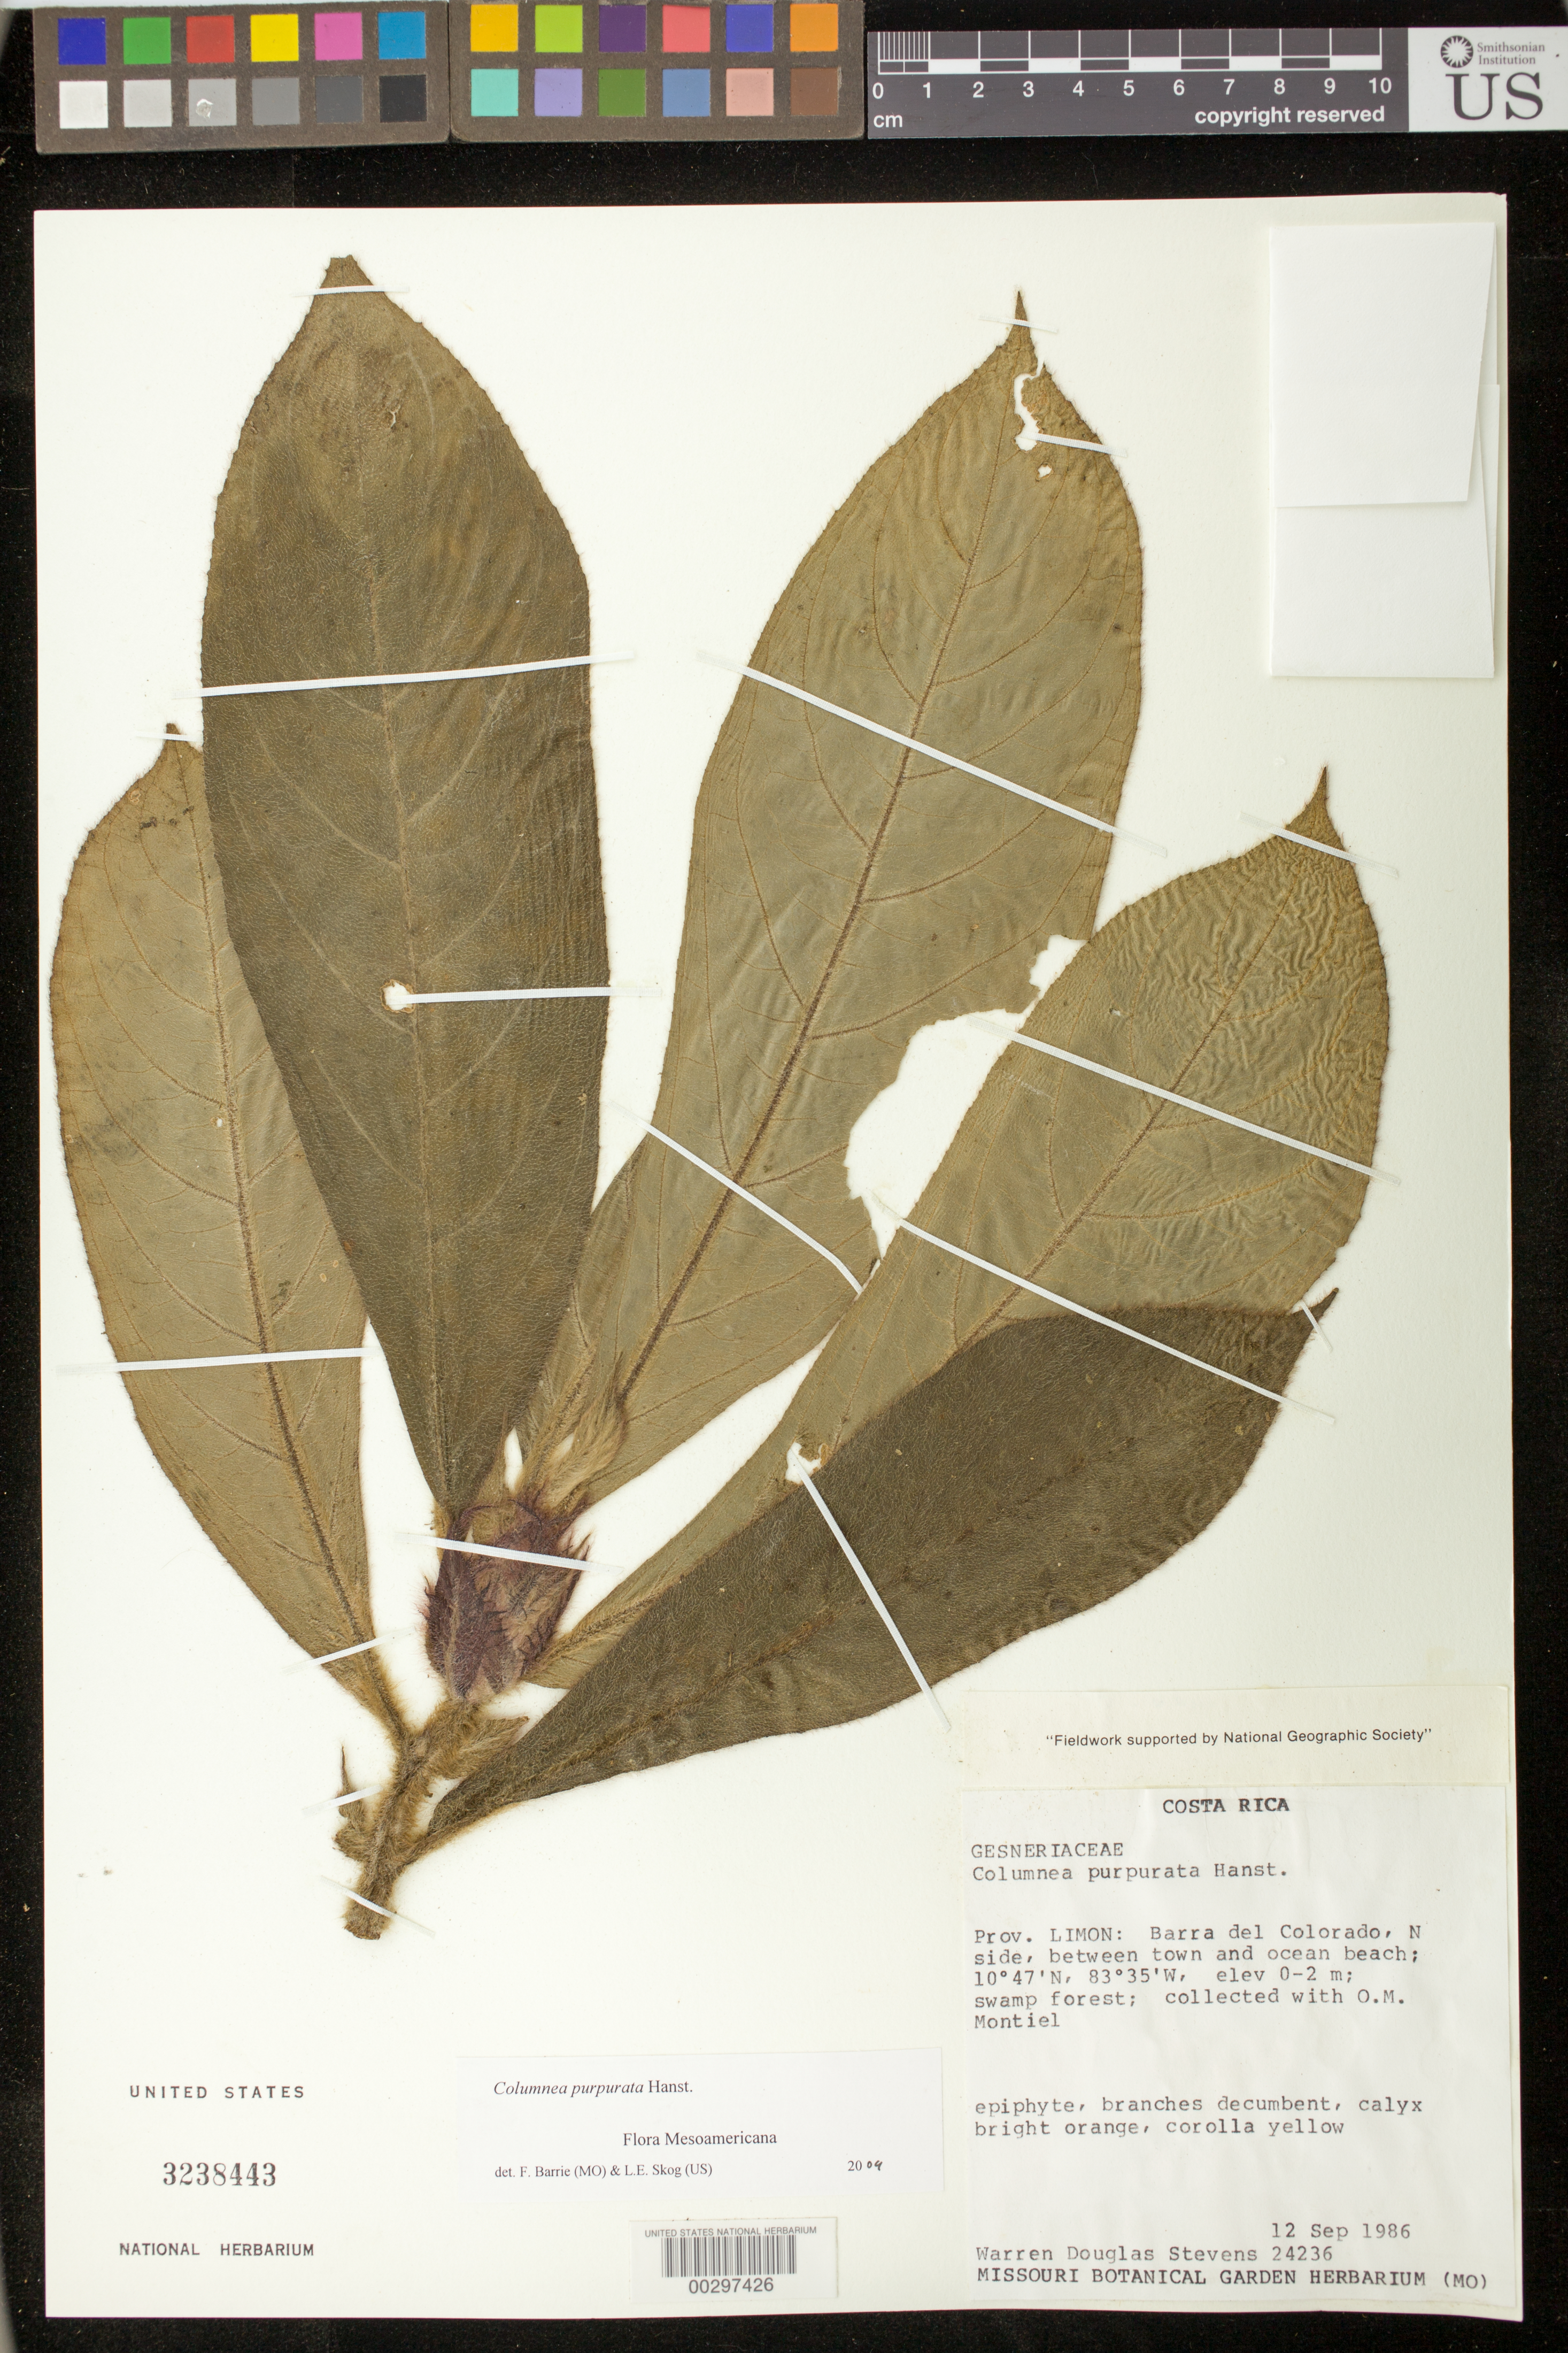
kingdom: Plantae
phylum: Tracheophyta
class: Magnoliopsida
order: Lamiales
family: Gesneriaceae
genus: Columnea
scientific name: Columnea purpurata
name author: Hanst.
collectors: W. D. Stevens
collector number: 24236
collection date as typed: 12 Sep 1986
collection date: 1986-09-12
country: Costa Rica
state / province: Limón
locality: Barra del Colorado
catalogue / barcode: US 3238443